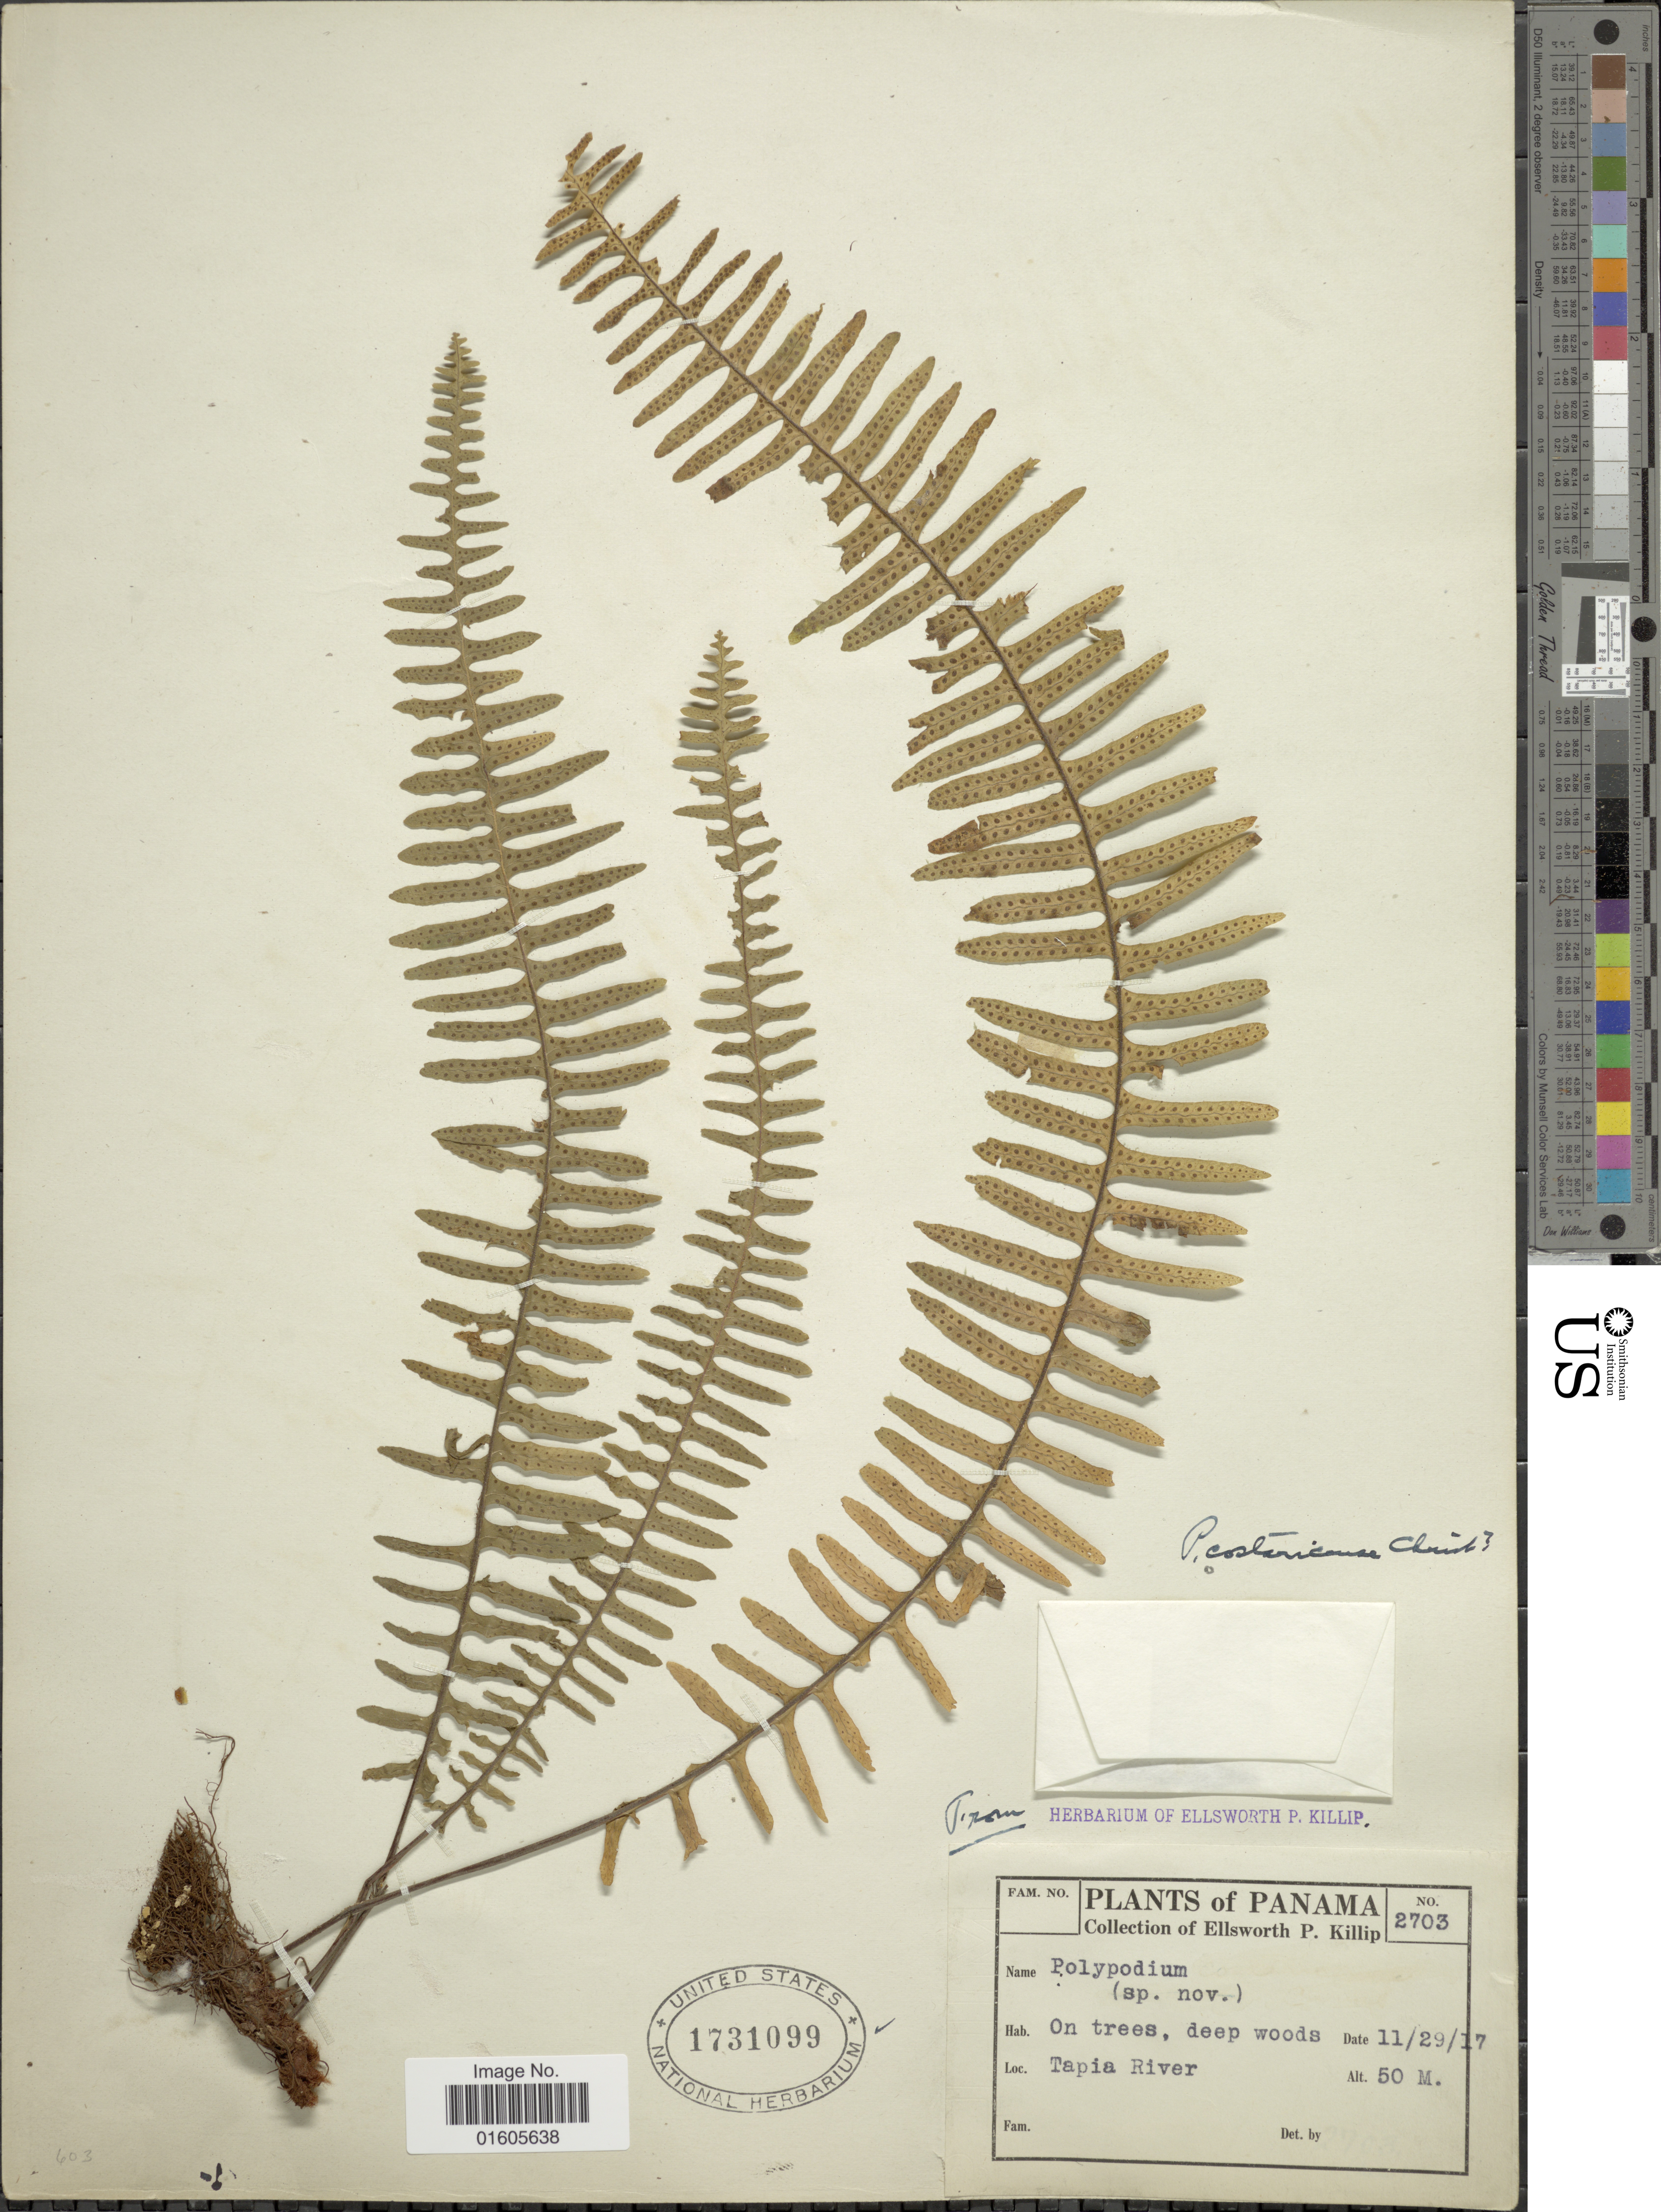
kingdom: Plantae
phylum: Tracheophyta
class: Polypodiopsida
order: Polypodiales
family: Polypodiaceae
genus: Serpocaulon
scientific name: Serpocaulon wagneri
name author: (Mett.) A.R. Sm.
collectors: E. P. Killip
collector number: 2703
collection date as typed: Transcribed d/m/y: 29/11/17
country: Panama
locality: Tapia River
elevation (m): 50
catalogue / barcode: US 1731099